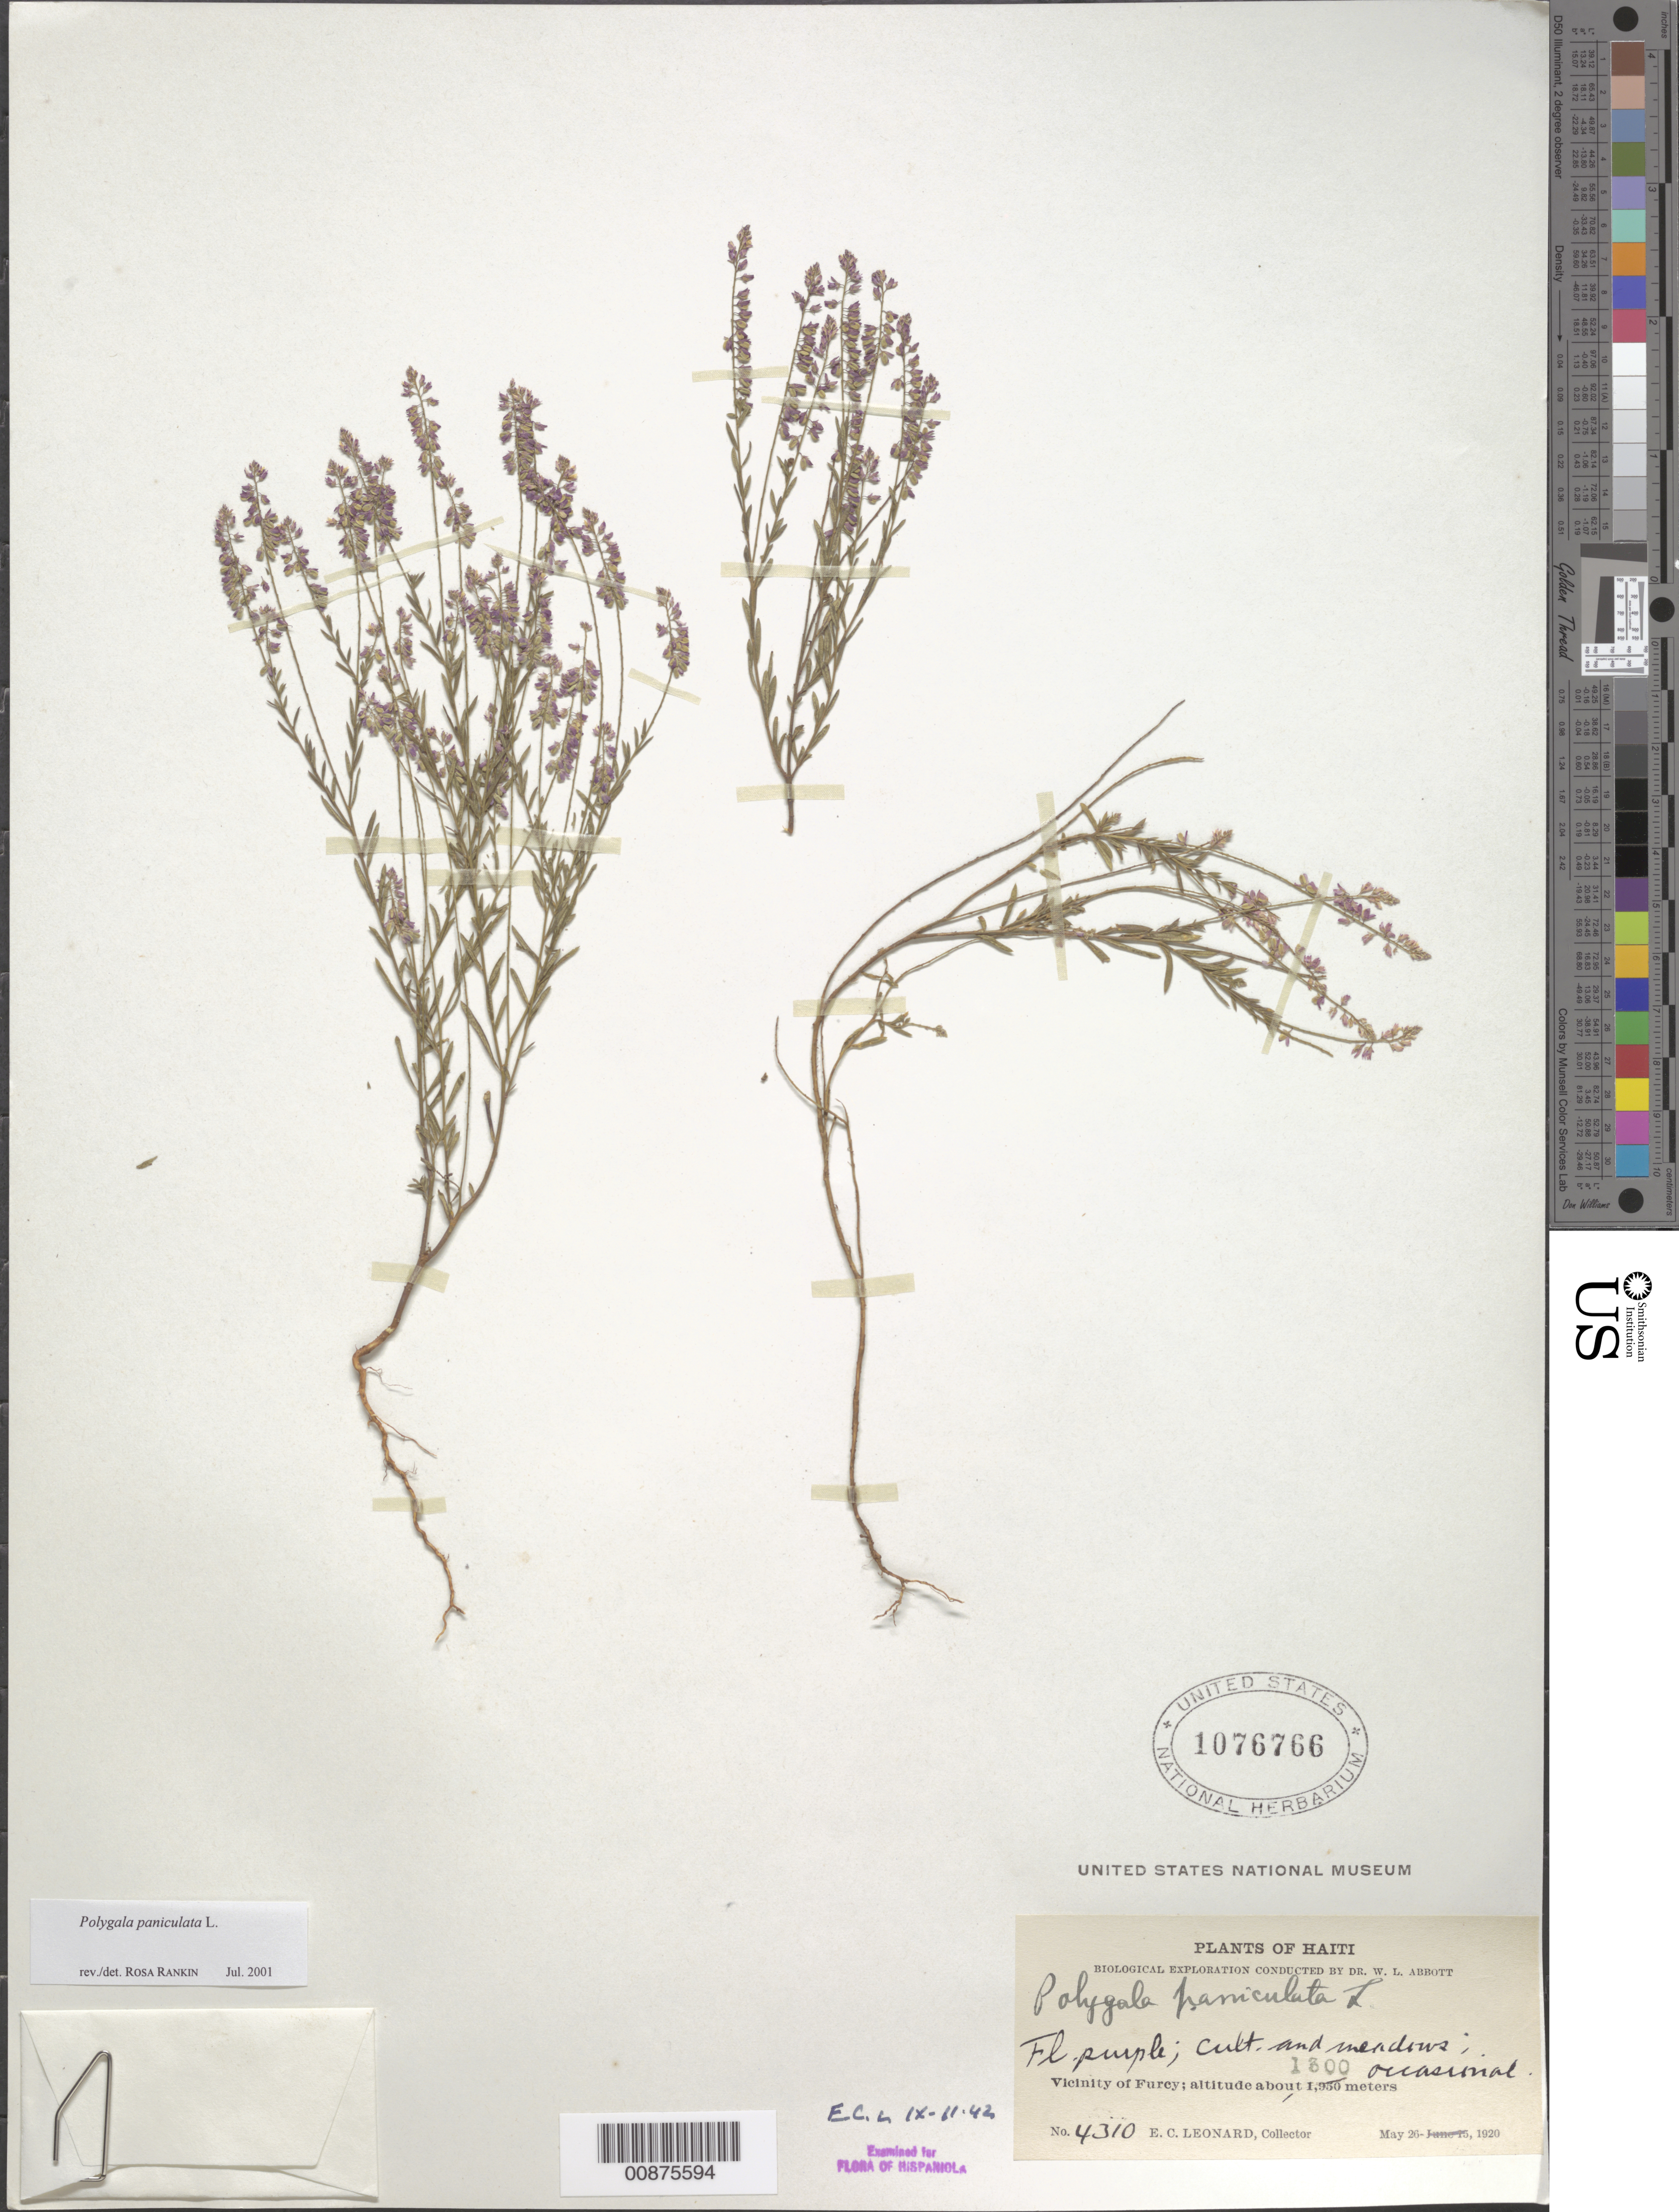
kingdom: Plantae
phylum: Tracheophyta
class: Magnoliopsida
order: Fabales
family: Polygalaceae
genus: Polygala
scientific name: Polygala paniculata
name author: L.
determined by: Rankin Rodriguez, Rosa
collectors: E. C. Leonard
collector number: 4310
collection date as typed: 26 May 1920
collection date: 1920-05-26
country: Haiti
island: Hispaniola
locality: Vicinity of Furcy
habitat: Cultivated and meadows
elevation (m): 1300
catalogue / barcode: US 1076766